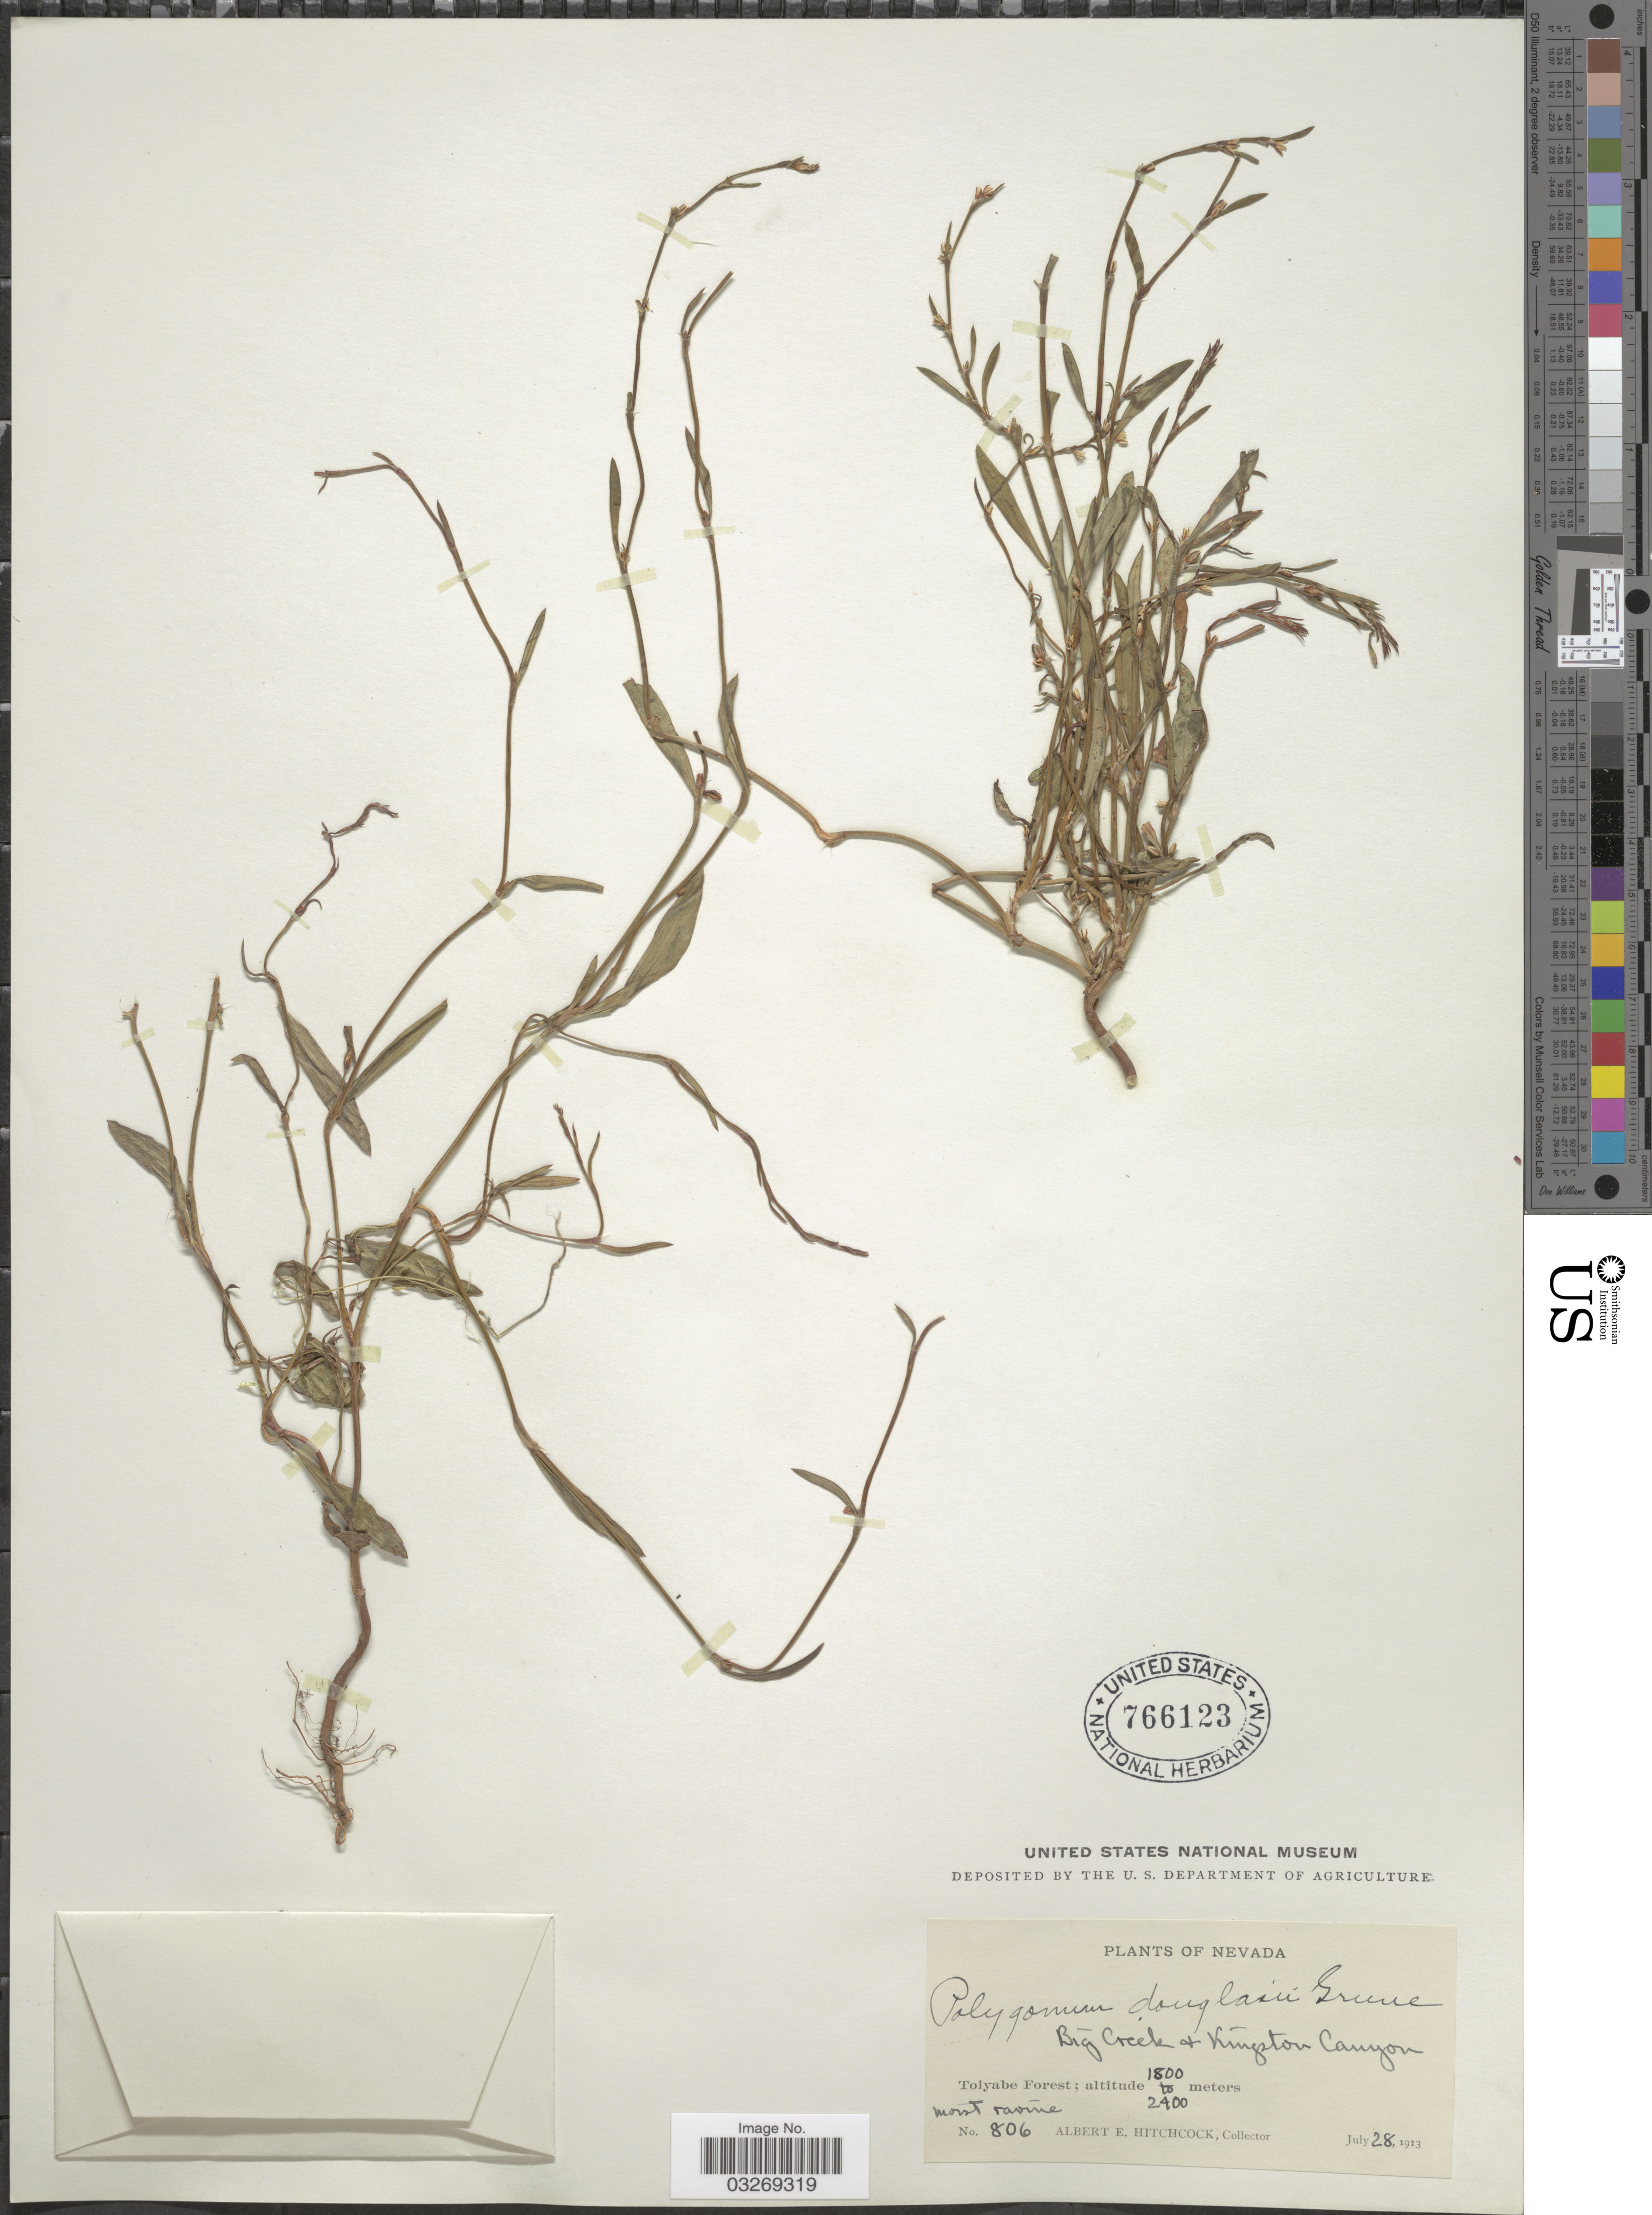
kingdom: Plantae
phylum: Tracheophyta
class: Magnoliopsida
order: Caryophyllales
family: Polygonaceae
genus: Polygonum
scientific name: Polygonum douglasii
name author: Greene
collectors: A. Hitchcock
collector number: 806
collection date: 1913-07-28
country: United States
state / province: Nevada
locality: Big Creek & Kingston Canyon, Toiyabe Forest.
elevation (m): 1800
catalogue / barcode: US 766123